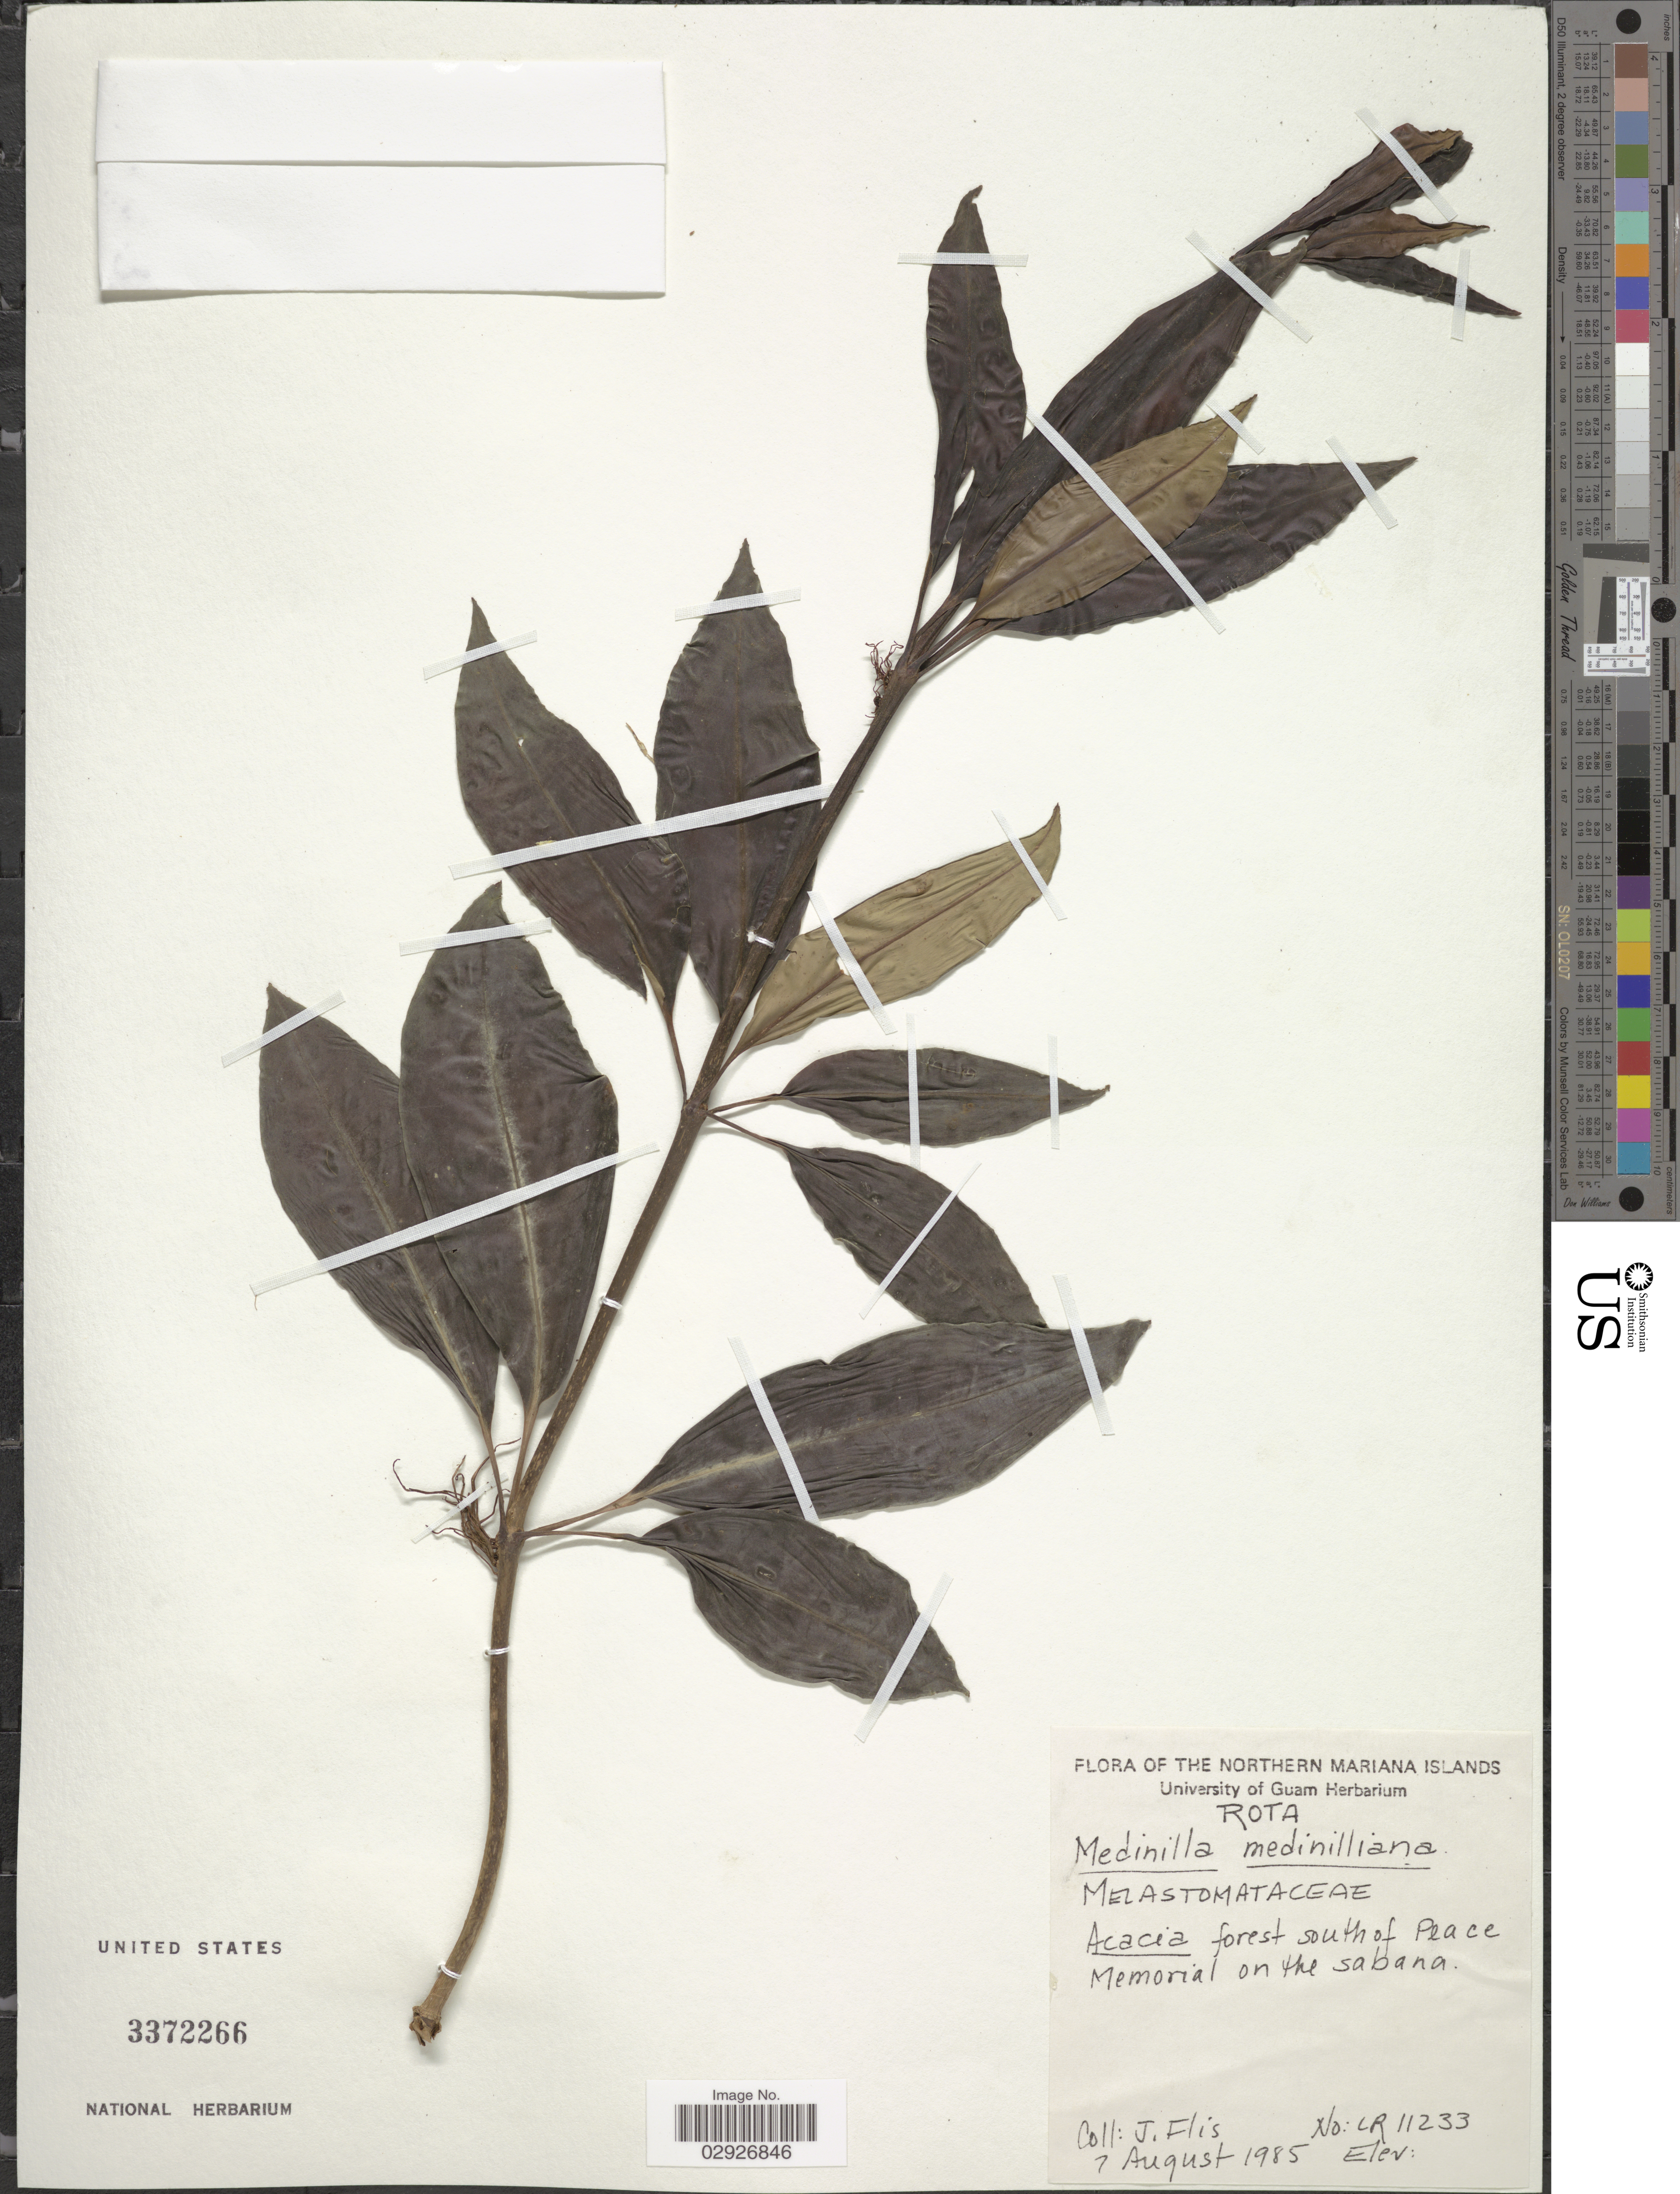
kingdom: Plantae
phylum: Tracheophyta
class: Magnoliopsida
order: Myrtales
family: Melastomataceae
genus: Medinilla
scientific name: Medinilla medinilliana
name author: (Gaudich.) Fosberg & Sachet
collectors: J. Flis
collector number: LR11233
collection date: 1985-08-07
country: Northern Mariana Islands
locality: Rota. Acacia forest south of Peace Memorial on the sabana.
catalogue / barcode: US 3372266